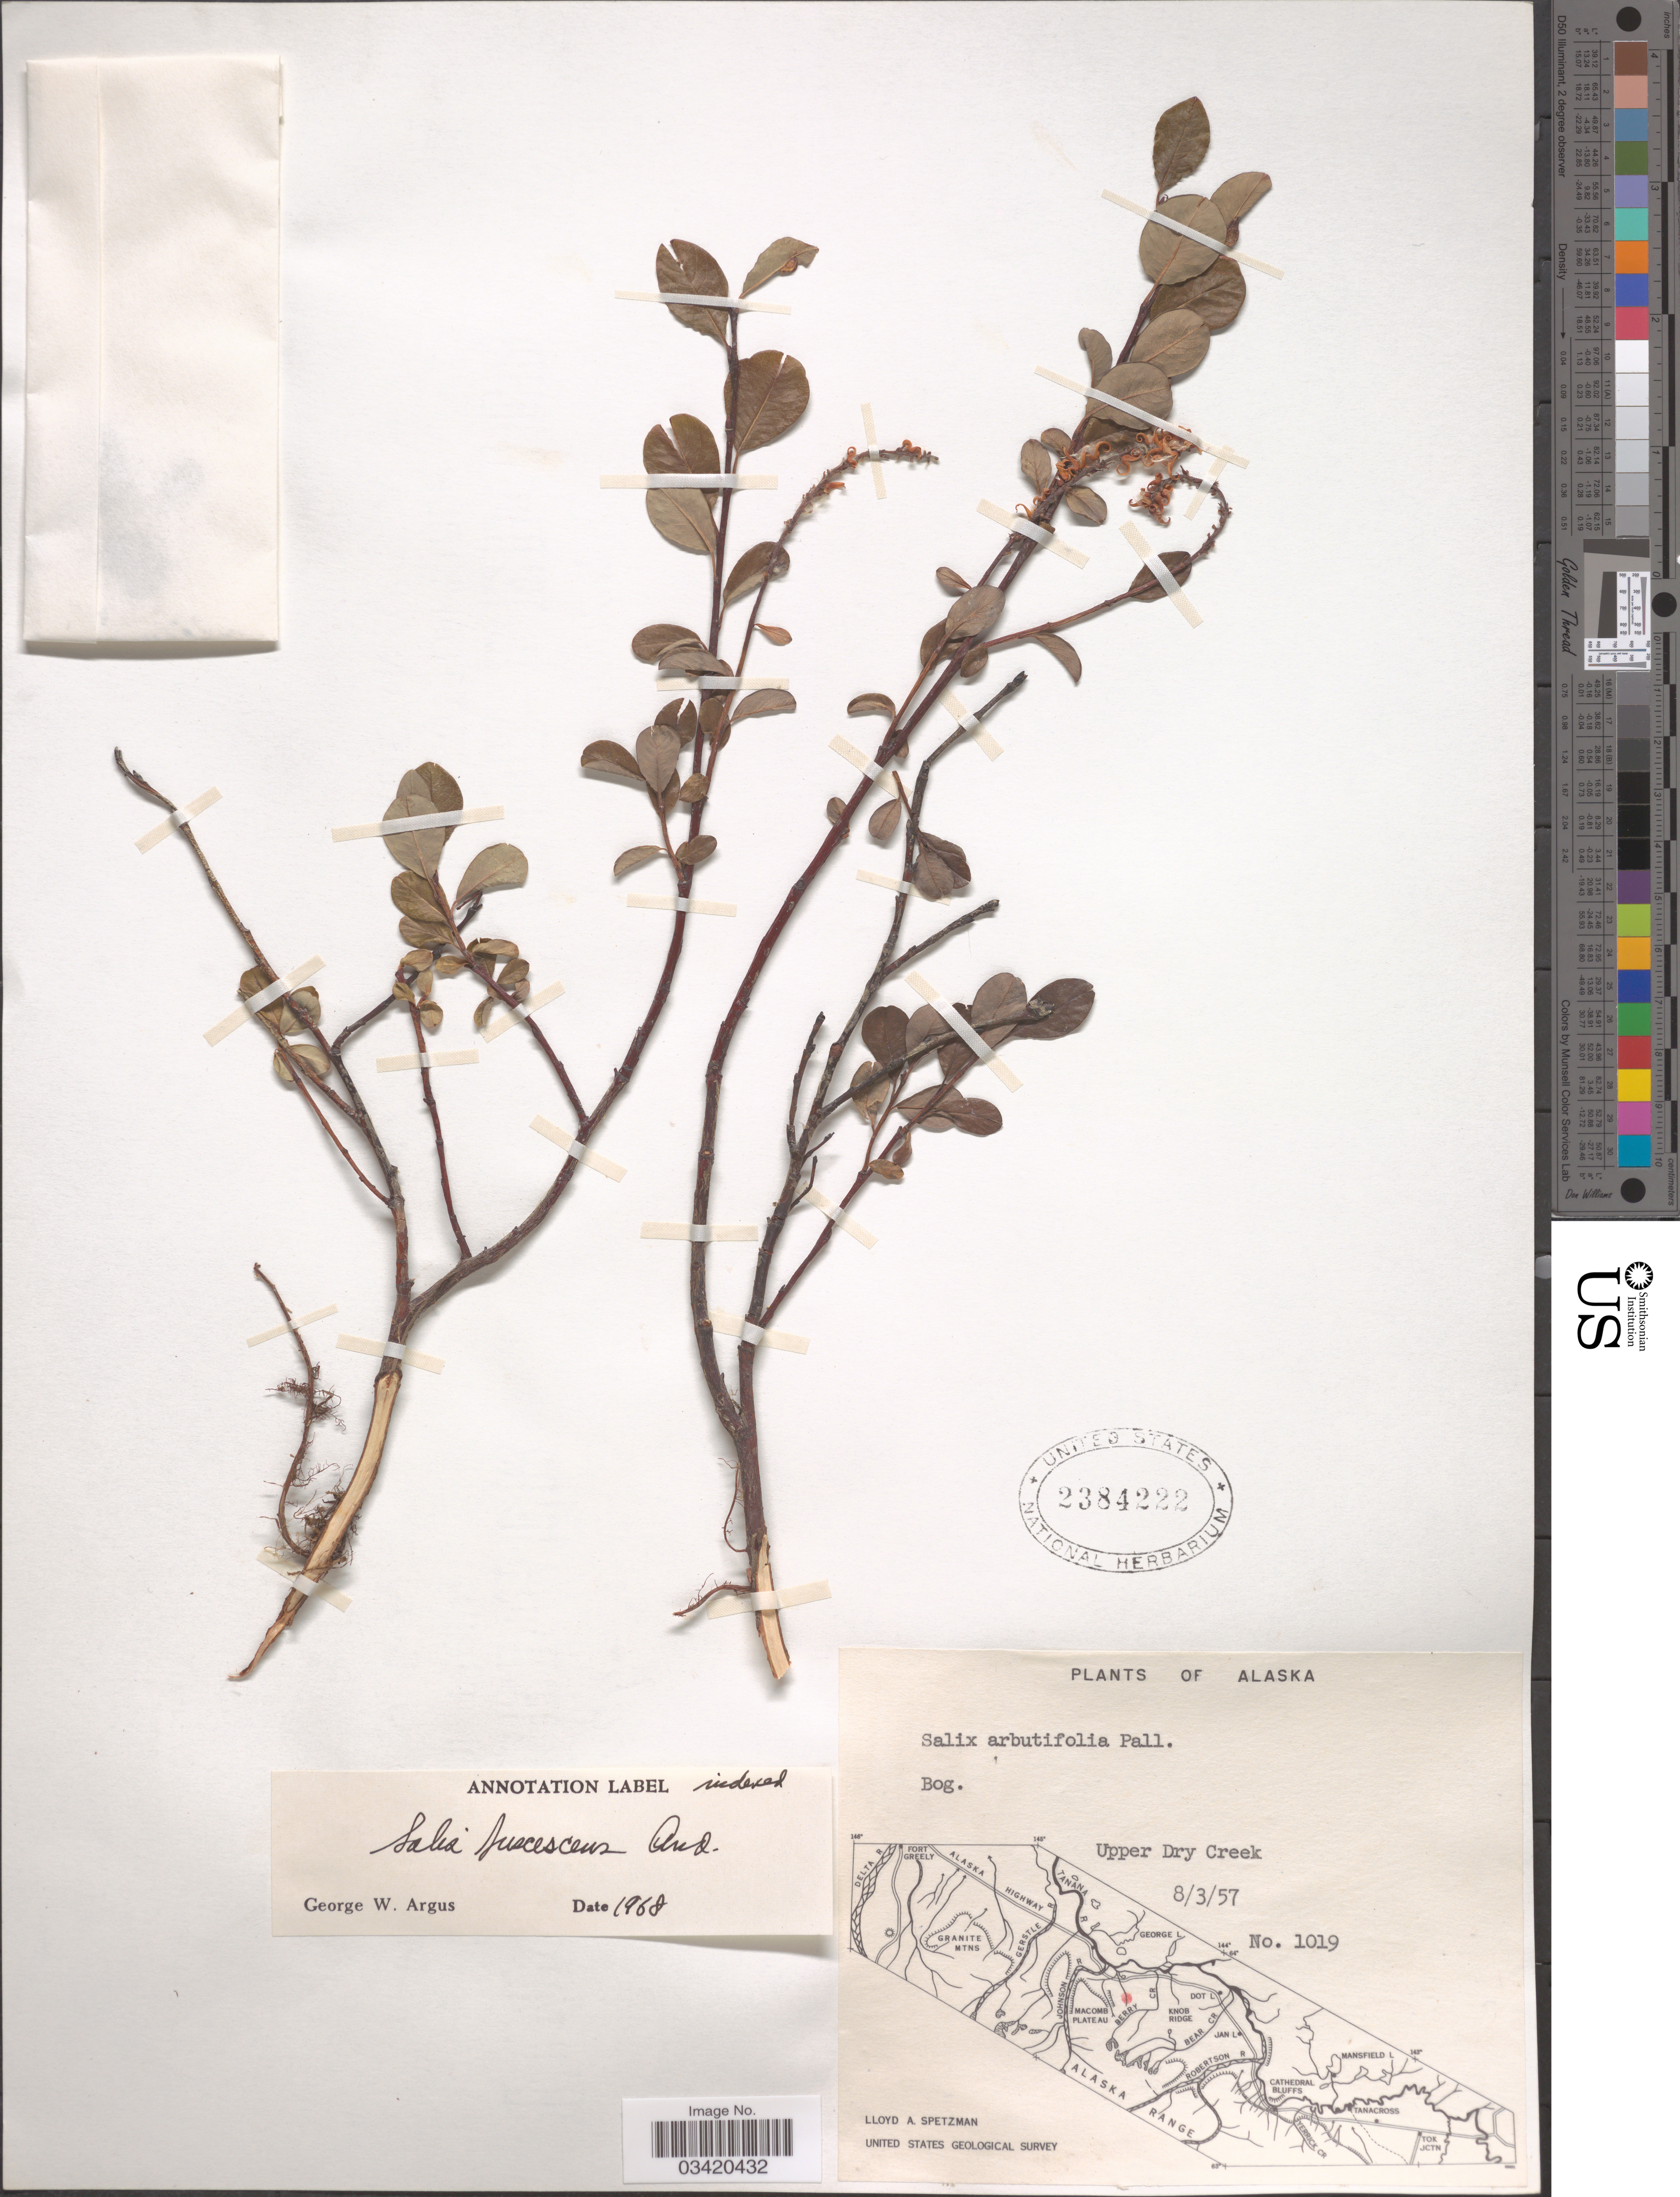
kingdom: Plantae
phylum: Tracheophyta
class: Magnoliopsida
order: Malpighiales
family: Salicaceae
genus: Salix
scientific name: Salix fuscescens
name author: Andersson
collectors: L. Spetzman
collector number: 1019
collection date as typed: Transcribed d/m/y: 3/8/57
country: United States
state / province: Alaska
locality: Upper Dry Creek.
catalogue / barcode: US 2384222